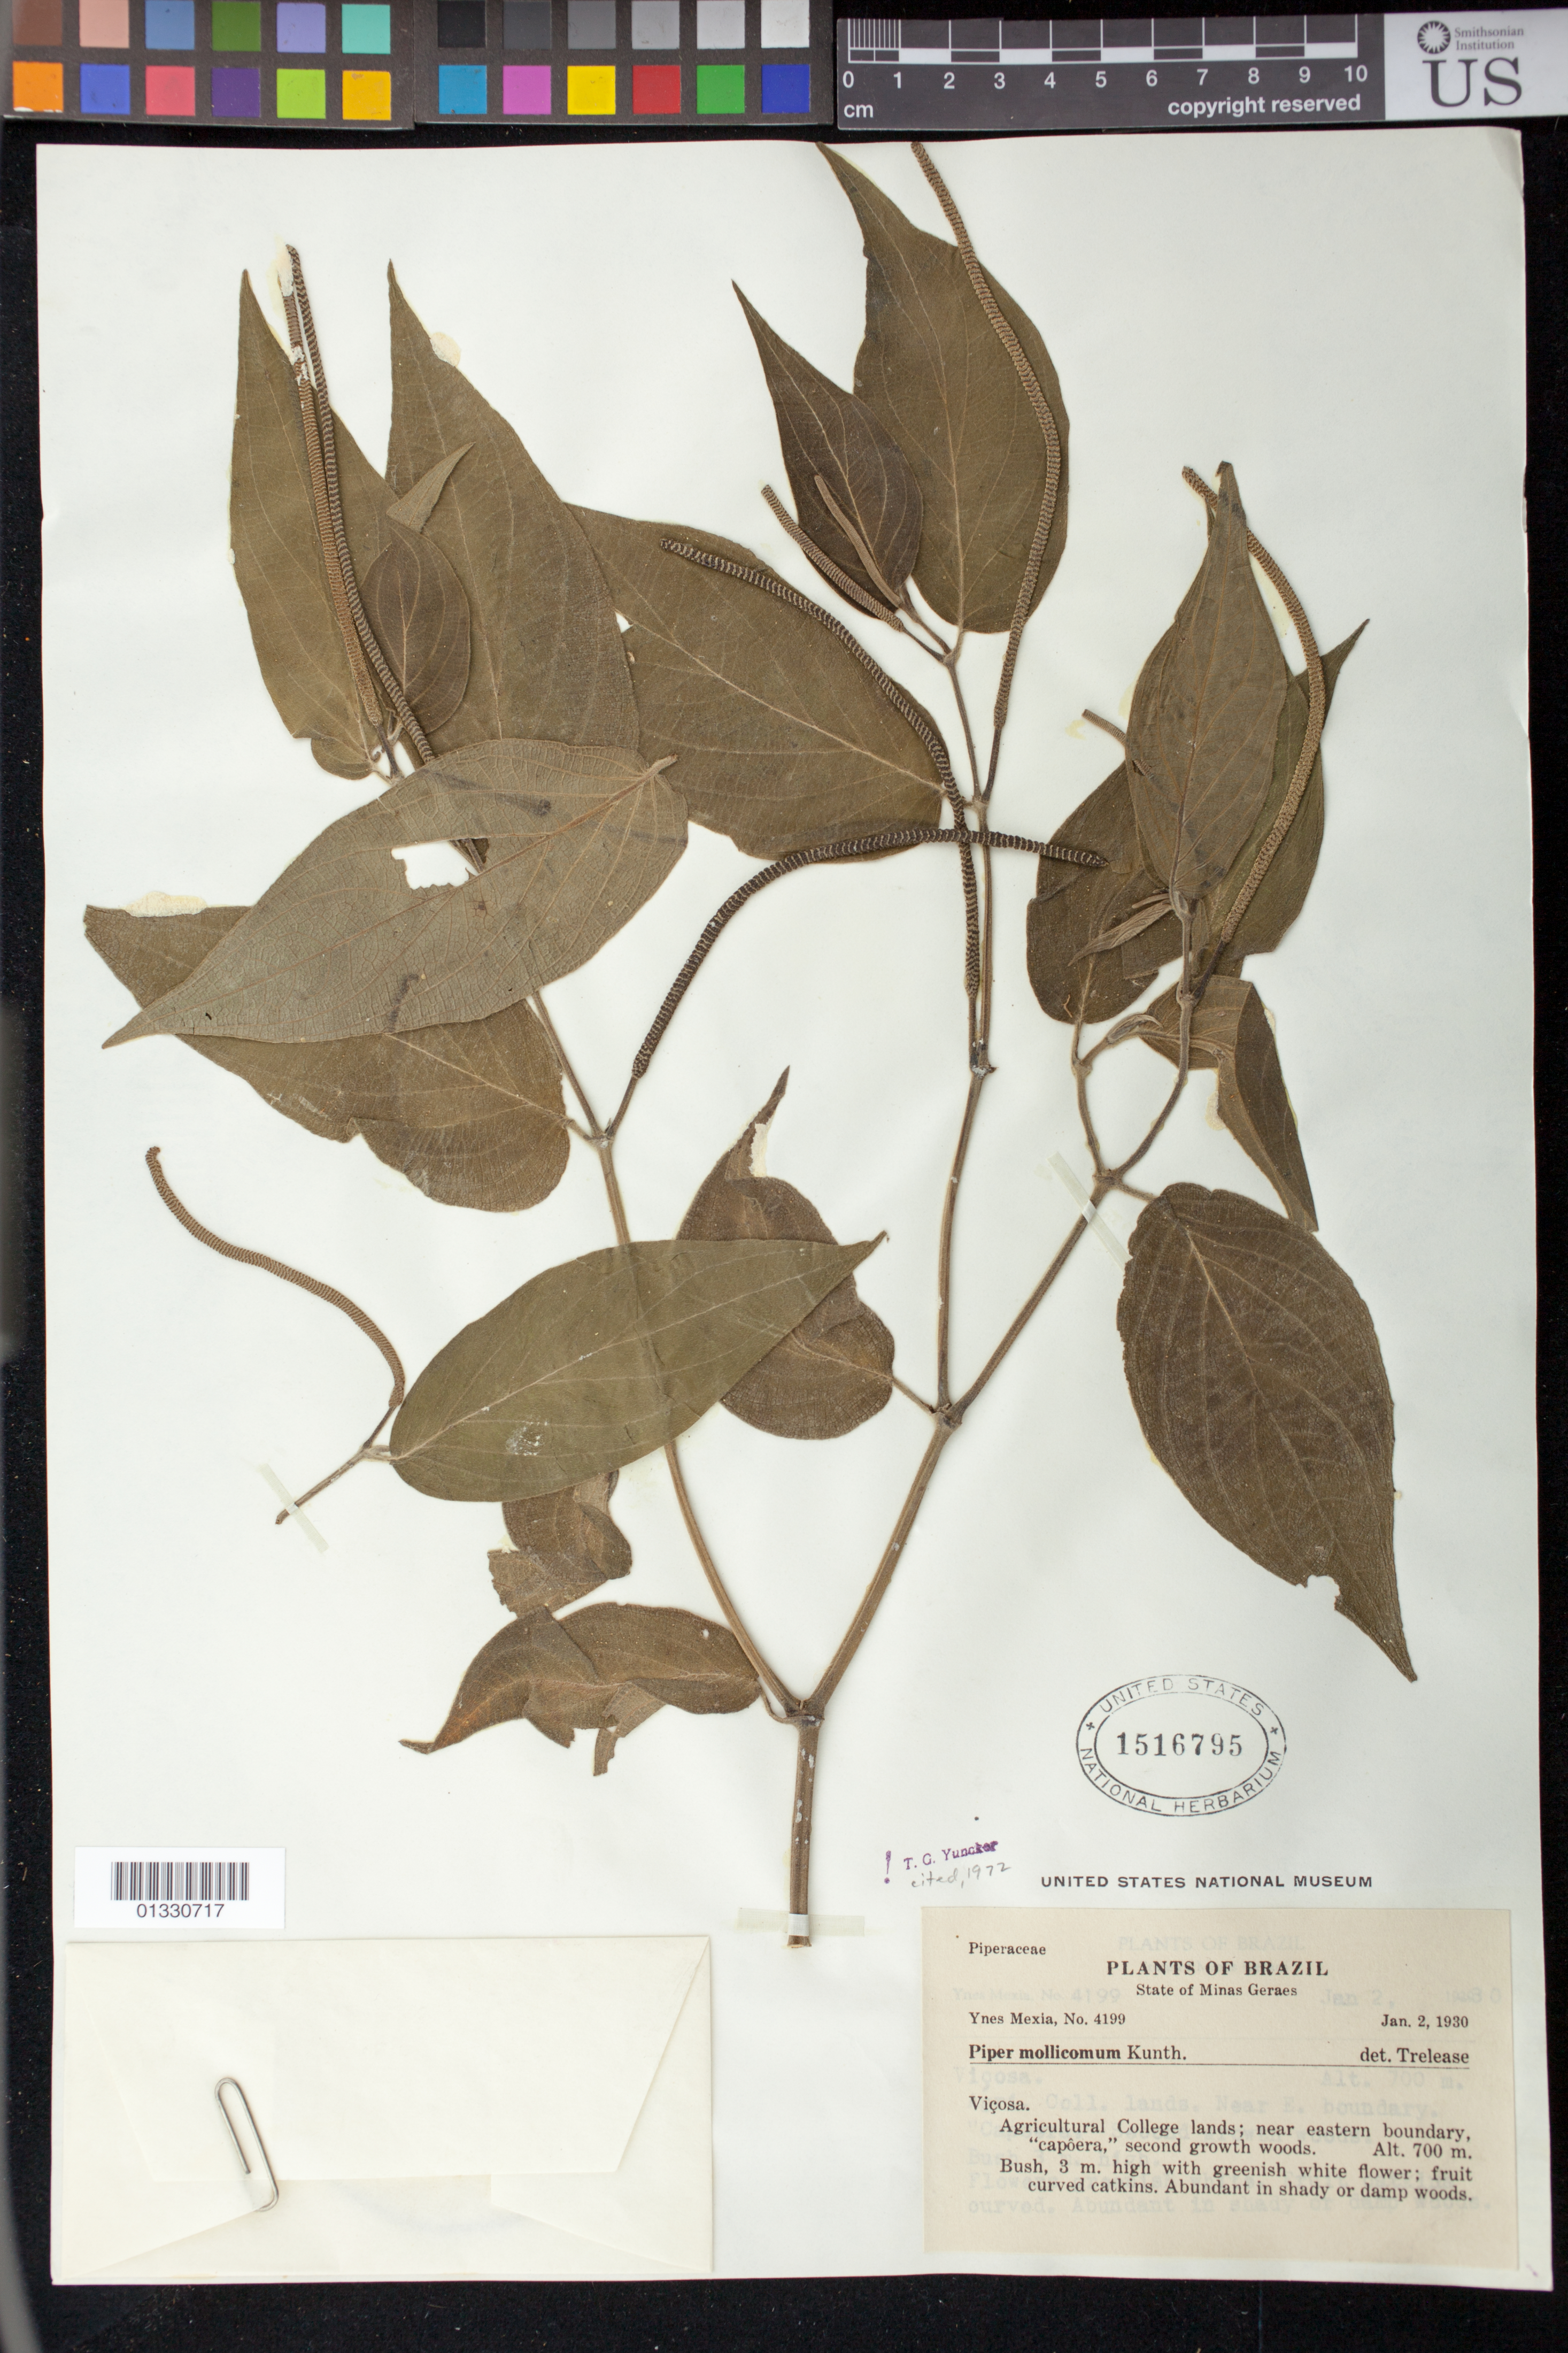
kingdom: Plantae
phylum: Tracheophyta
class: Magnoliopsida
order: Piperales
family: Piperaceae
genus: Piper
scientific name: Piper mollicomum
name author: Kunth ex Steud.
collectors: Y. Mexia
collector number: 4199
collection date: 1930-01-02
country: Brazil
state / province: Minas Gerais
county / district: Viçosa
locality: Agricultural College lands, near eastern boundary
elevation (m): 700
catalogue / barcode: US 1516795